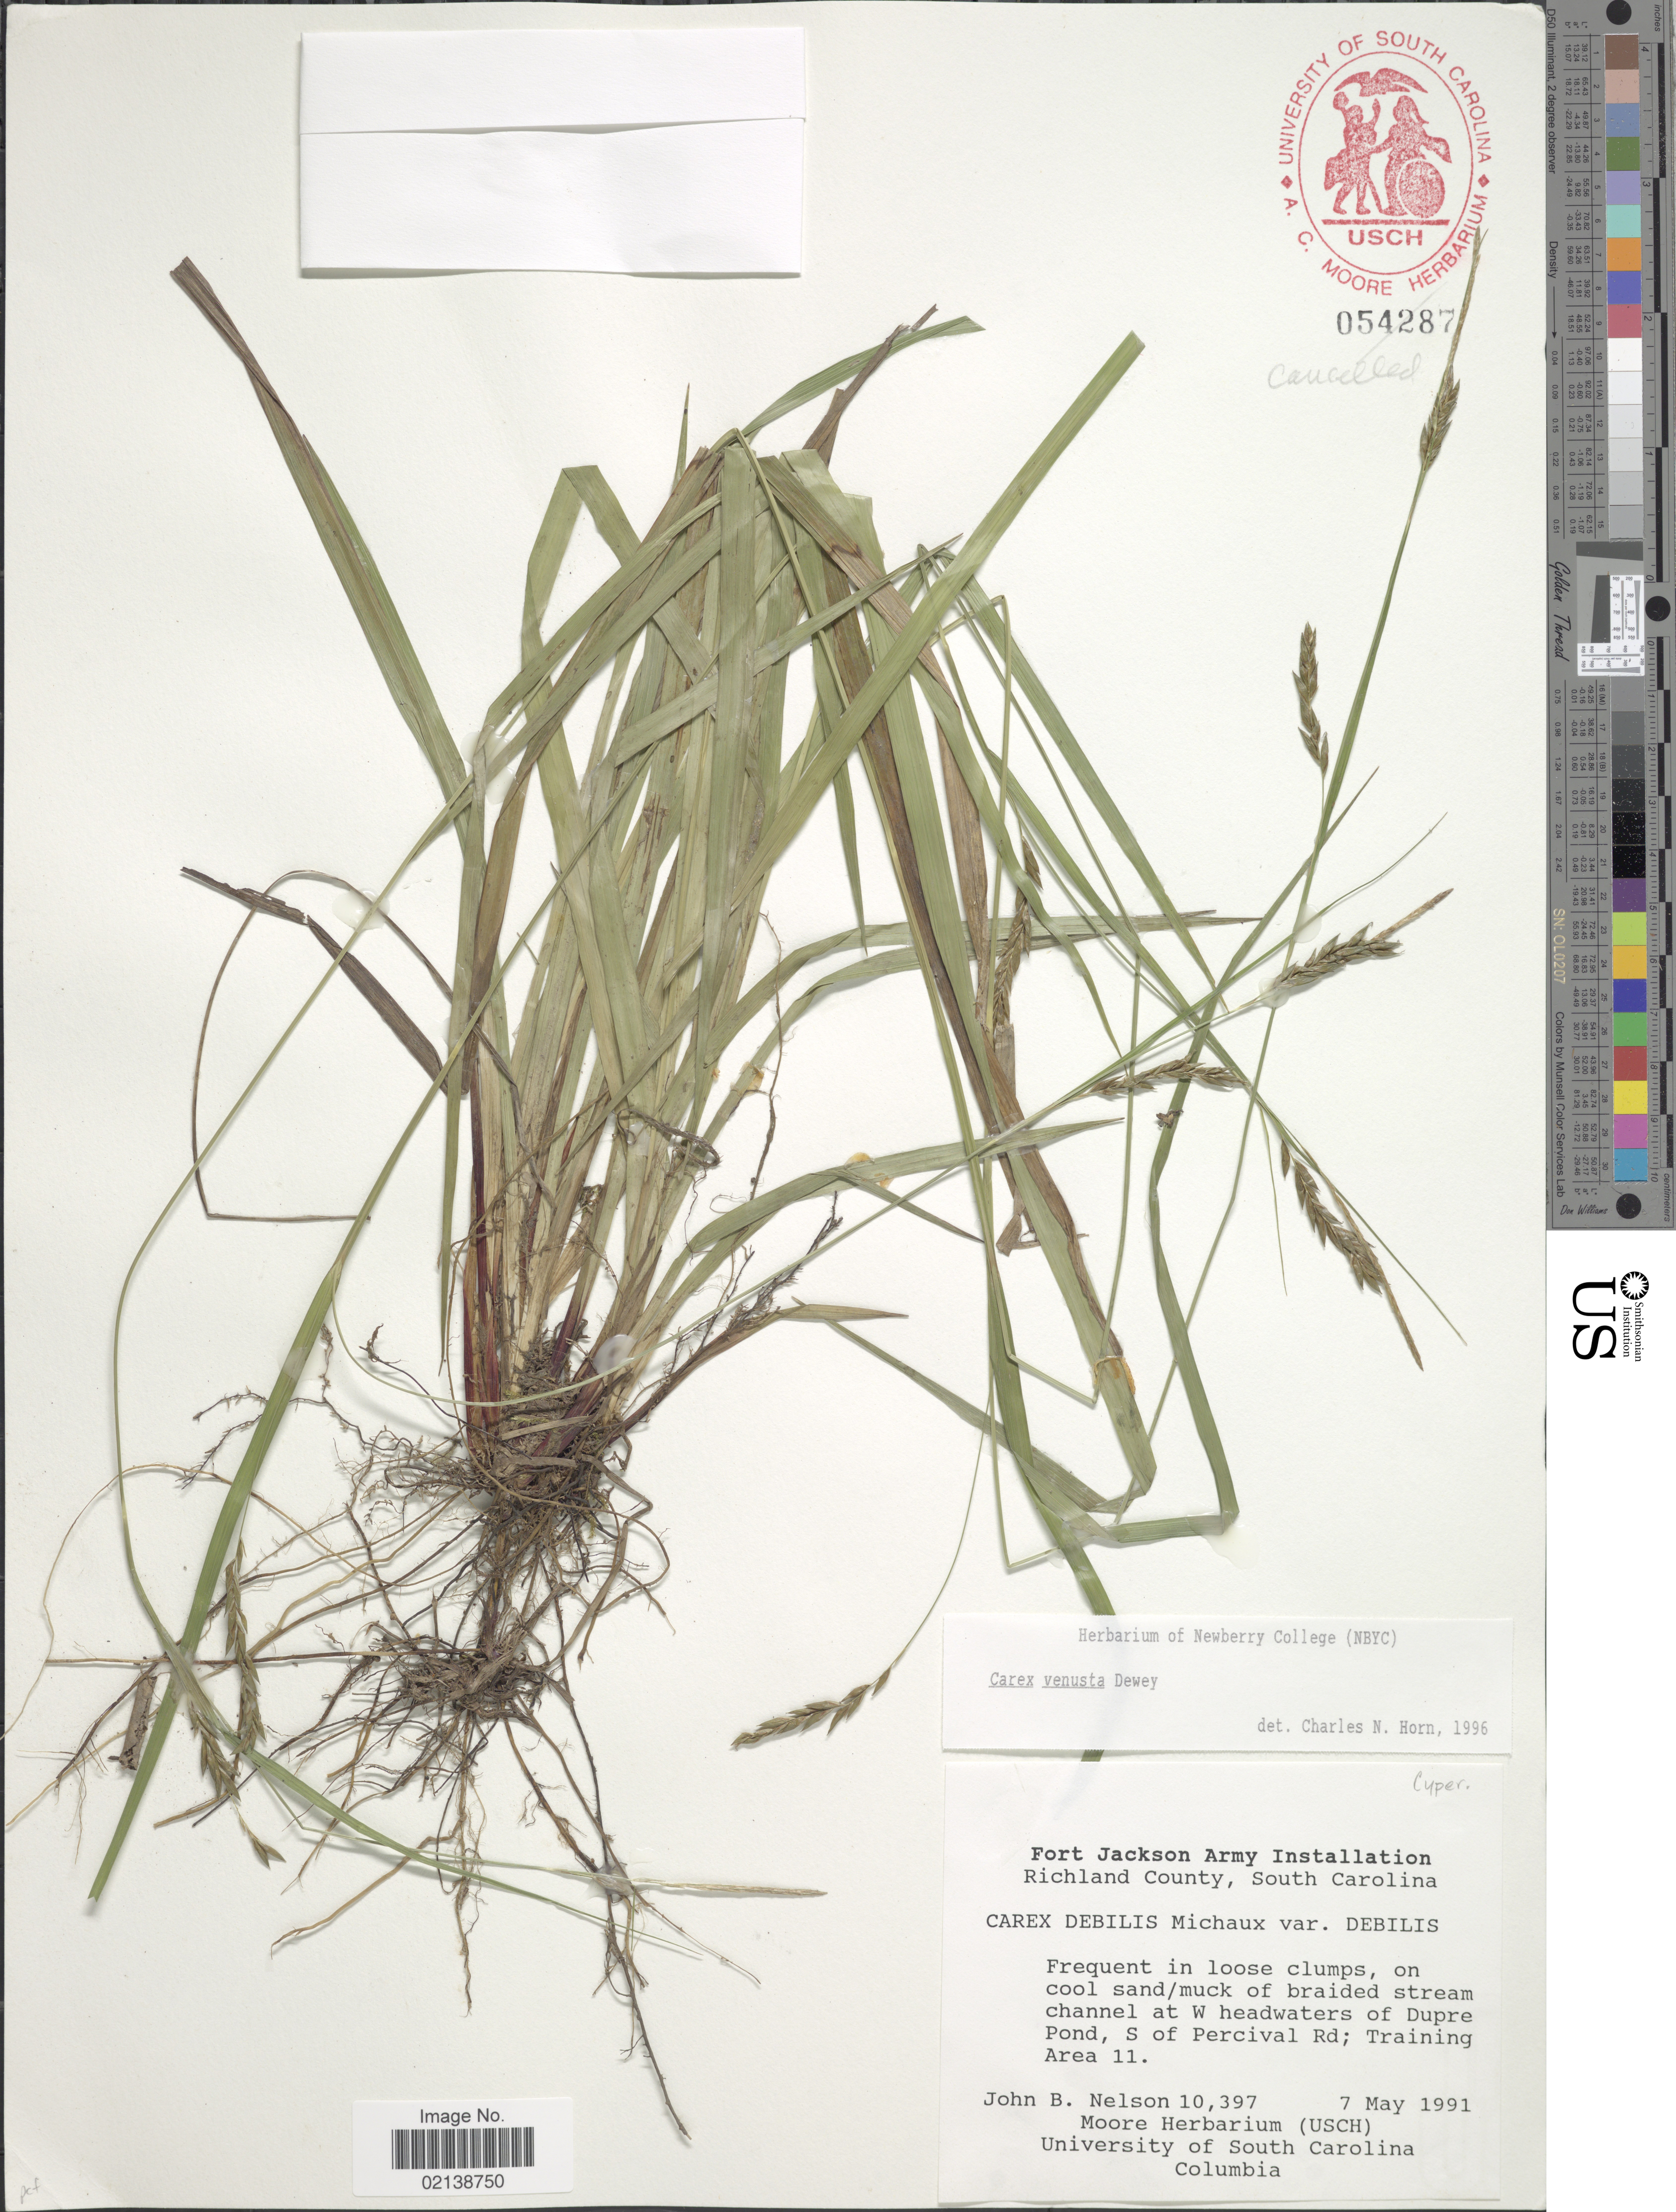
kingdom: Plantae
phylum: Tracheophyta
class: Liliopsida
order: Poales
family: Cyperaceae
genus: Carex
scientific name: Carex venusta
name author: Dewey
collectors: J. B. Nelson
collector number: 10397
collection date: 1991-05-07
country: United States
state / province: South Carolina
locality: Richland County, Frequent in loose clumps, on cool sand/muck of braided stream channel at W headwaters of Dupre Pond, S of Percival Rd; Training Area 11